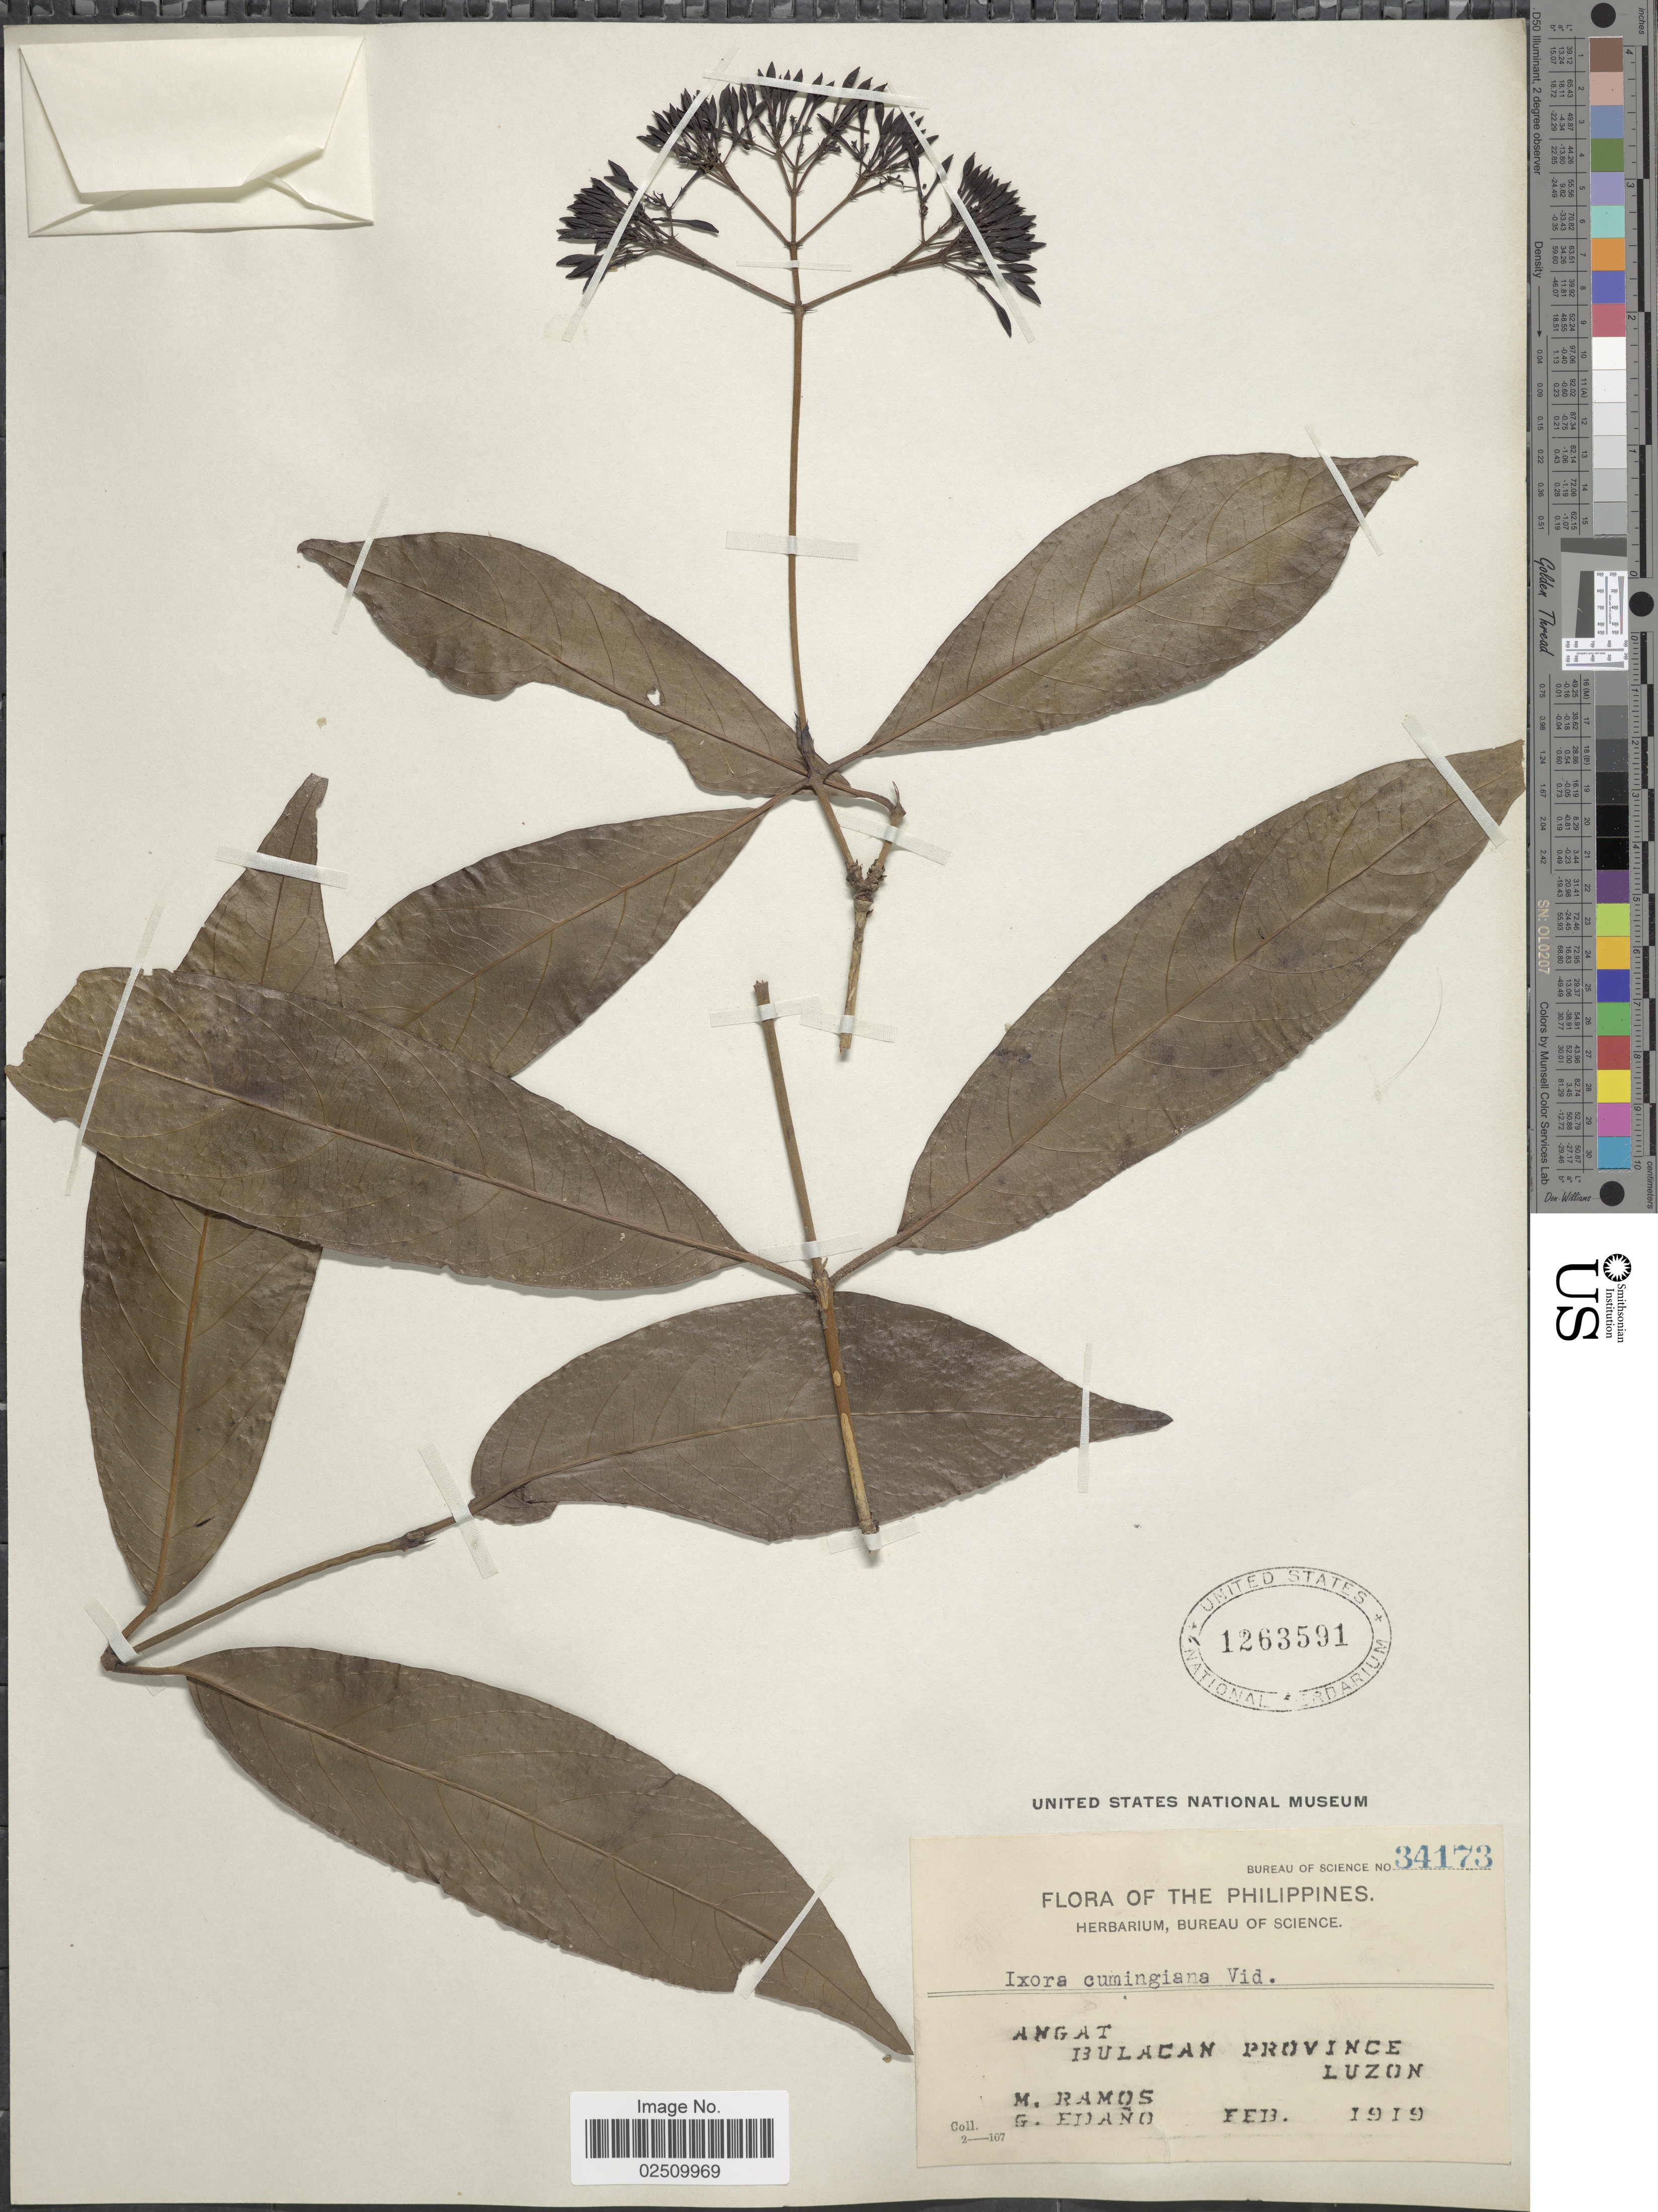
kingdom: Plantae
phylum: Tracheophyta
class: Magnoliopsida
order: Gentianales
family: Rubiaceae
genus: Ixora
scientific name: Ixora cumingiana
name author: S. Vidal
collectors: M. Ramos & G. Edaño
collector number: Bureau of Science 34173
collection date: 1919-02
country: Philippines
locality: Angat, Bulacan Province, Luzon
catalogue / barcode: US 1263591